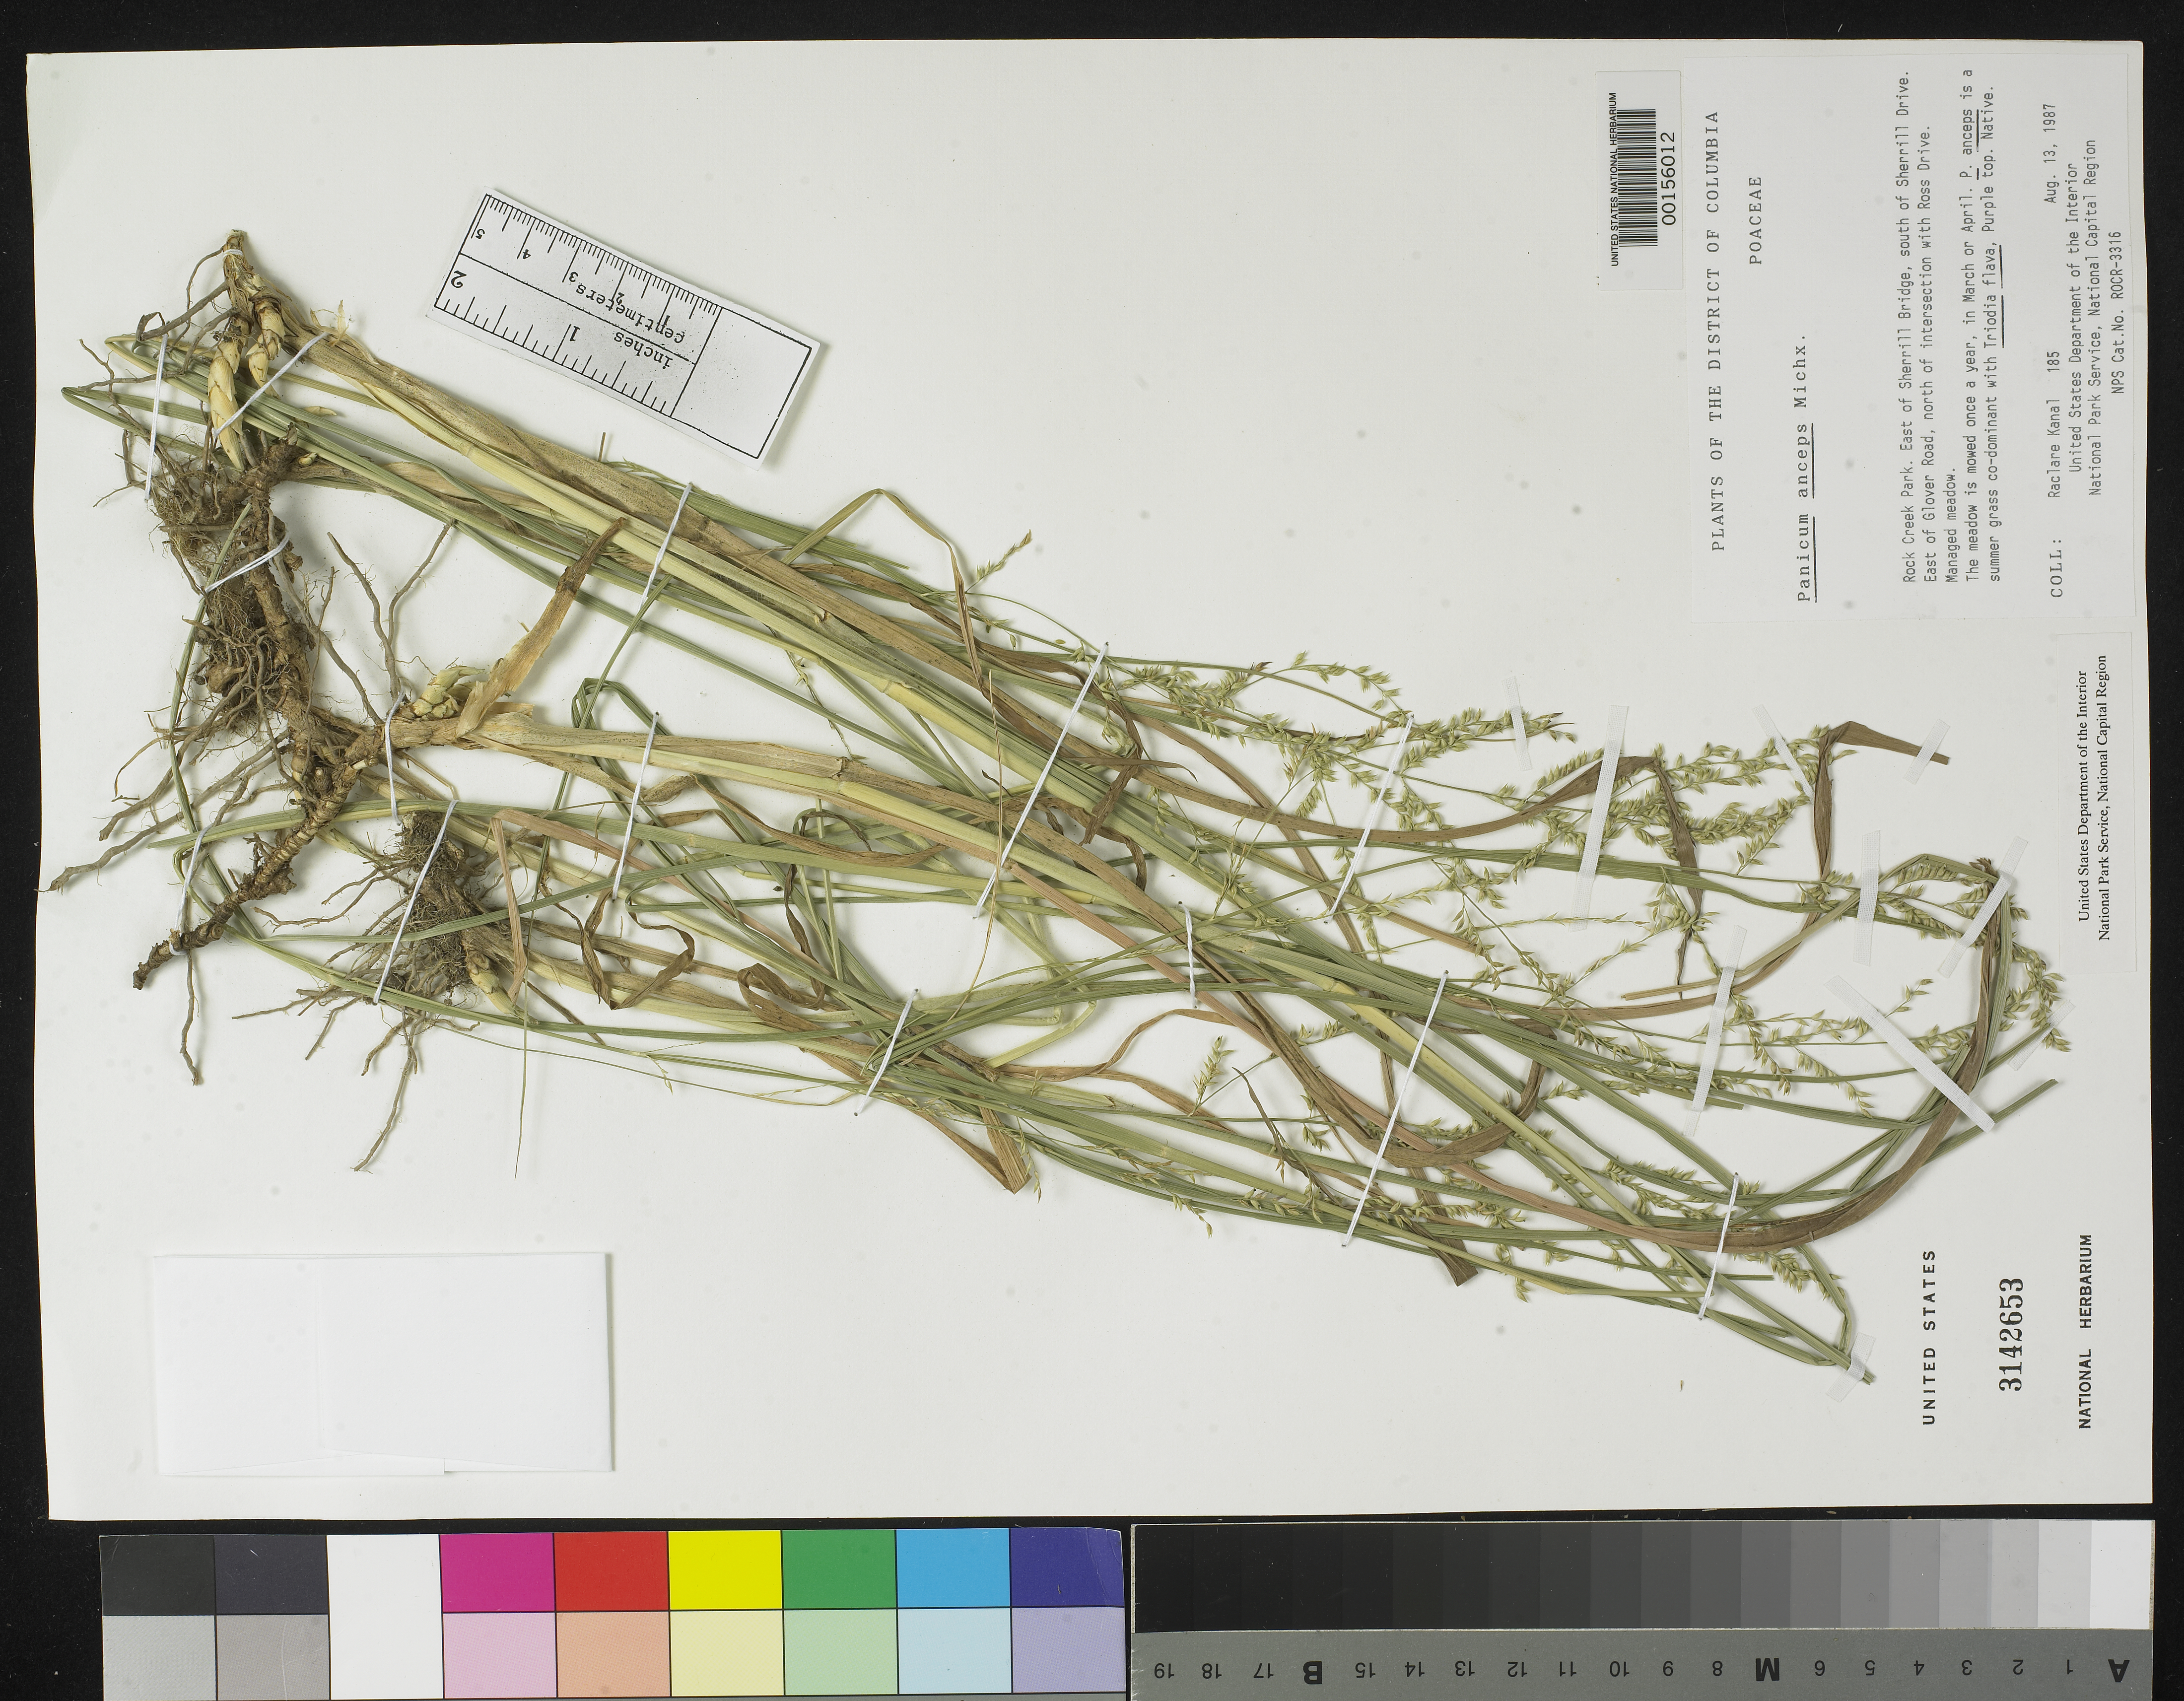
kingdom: Plantae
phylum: Tracheophyta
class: Liliopsida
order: Poales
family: Poaceae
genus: Coleataenia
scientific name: Coleataenia anceps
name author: (Michx.) Soreng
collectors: R. Kanal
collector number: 185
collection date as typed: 13 Aug 1987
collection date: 1987-08-13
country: United States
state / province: District of Columbia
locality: Rock Creek Park, E of Sherrill Bridge, S of Sherrill Dr, E of Glover Rd Rock Creek Park and Vicinity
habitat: Meadow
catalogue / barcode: US 3142653